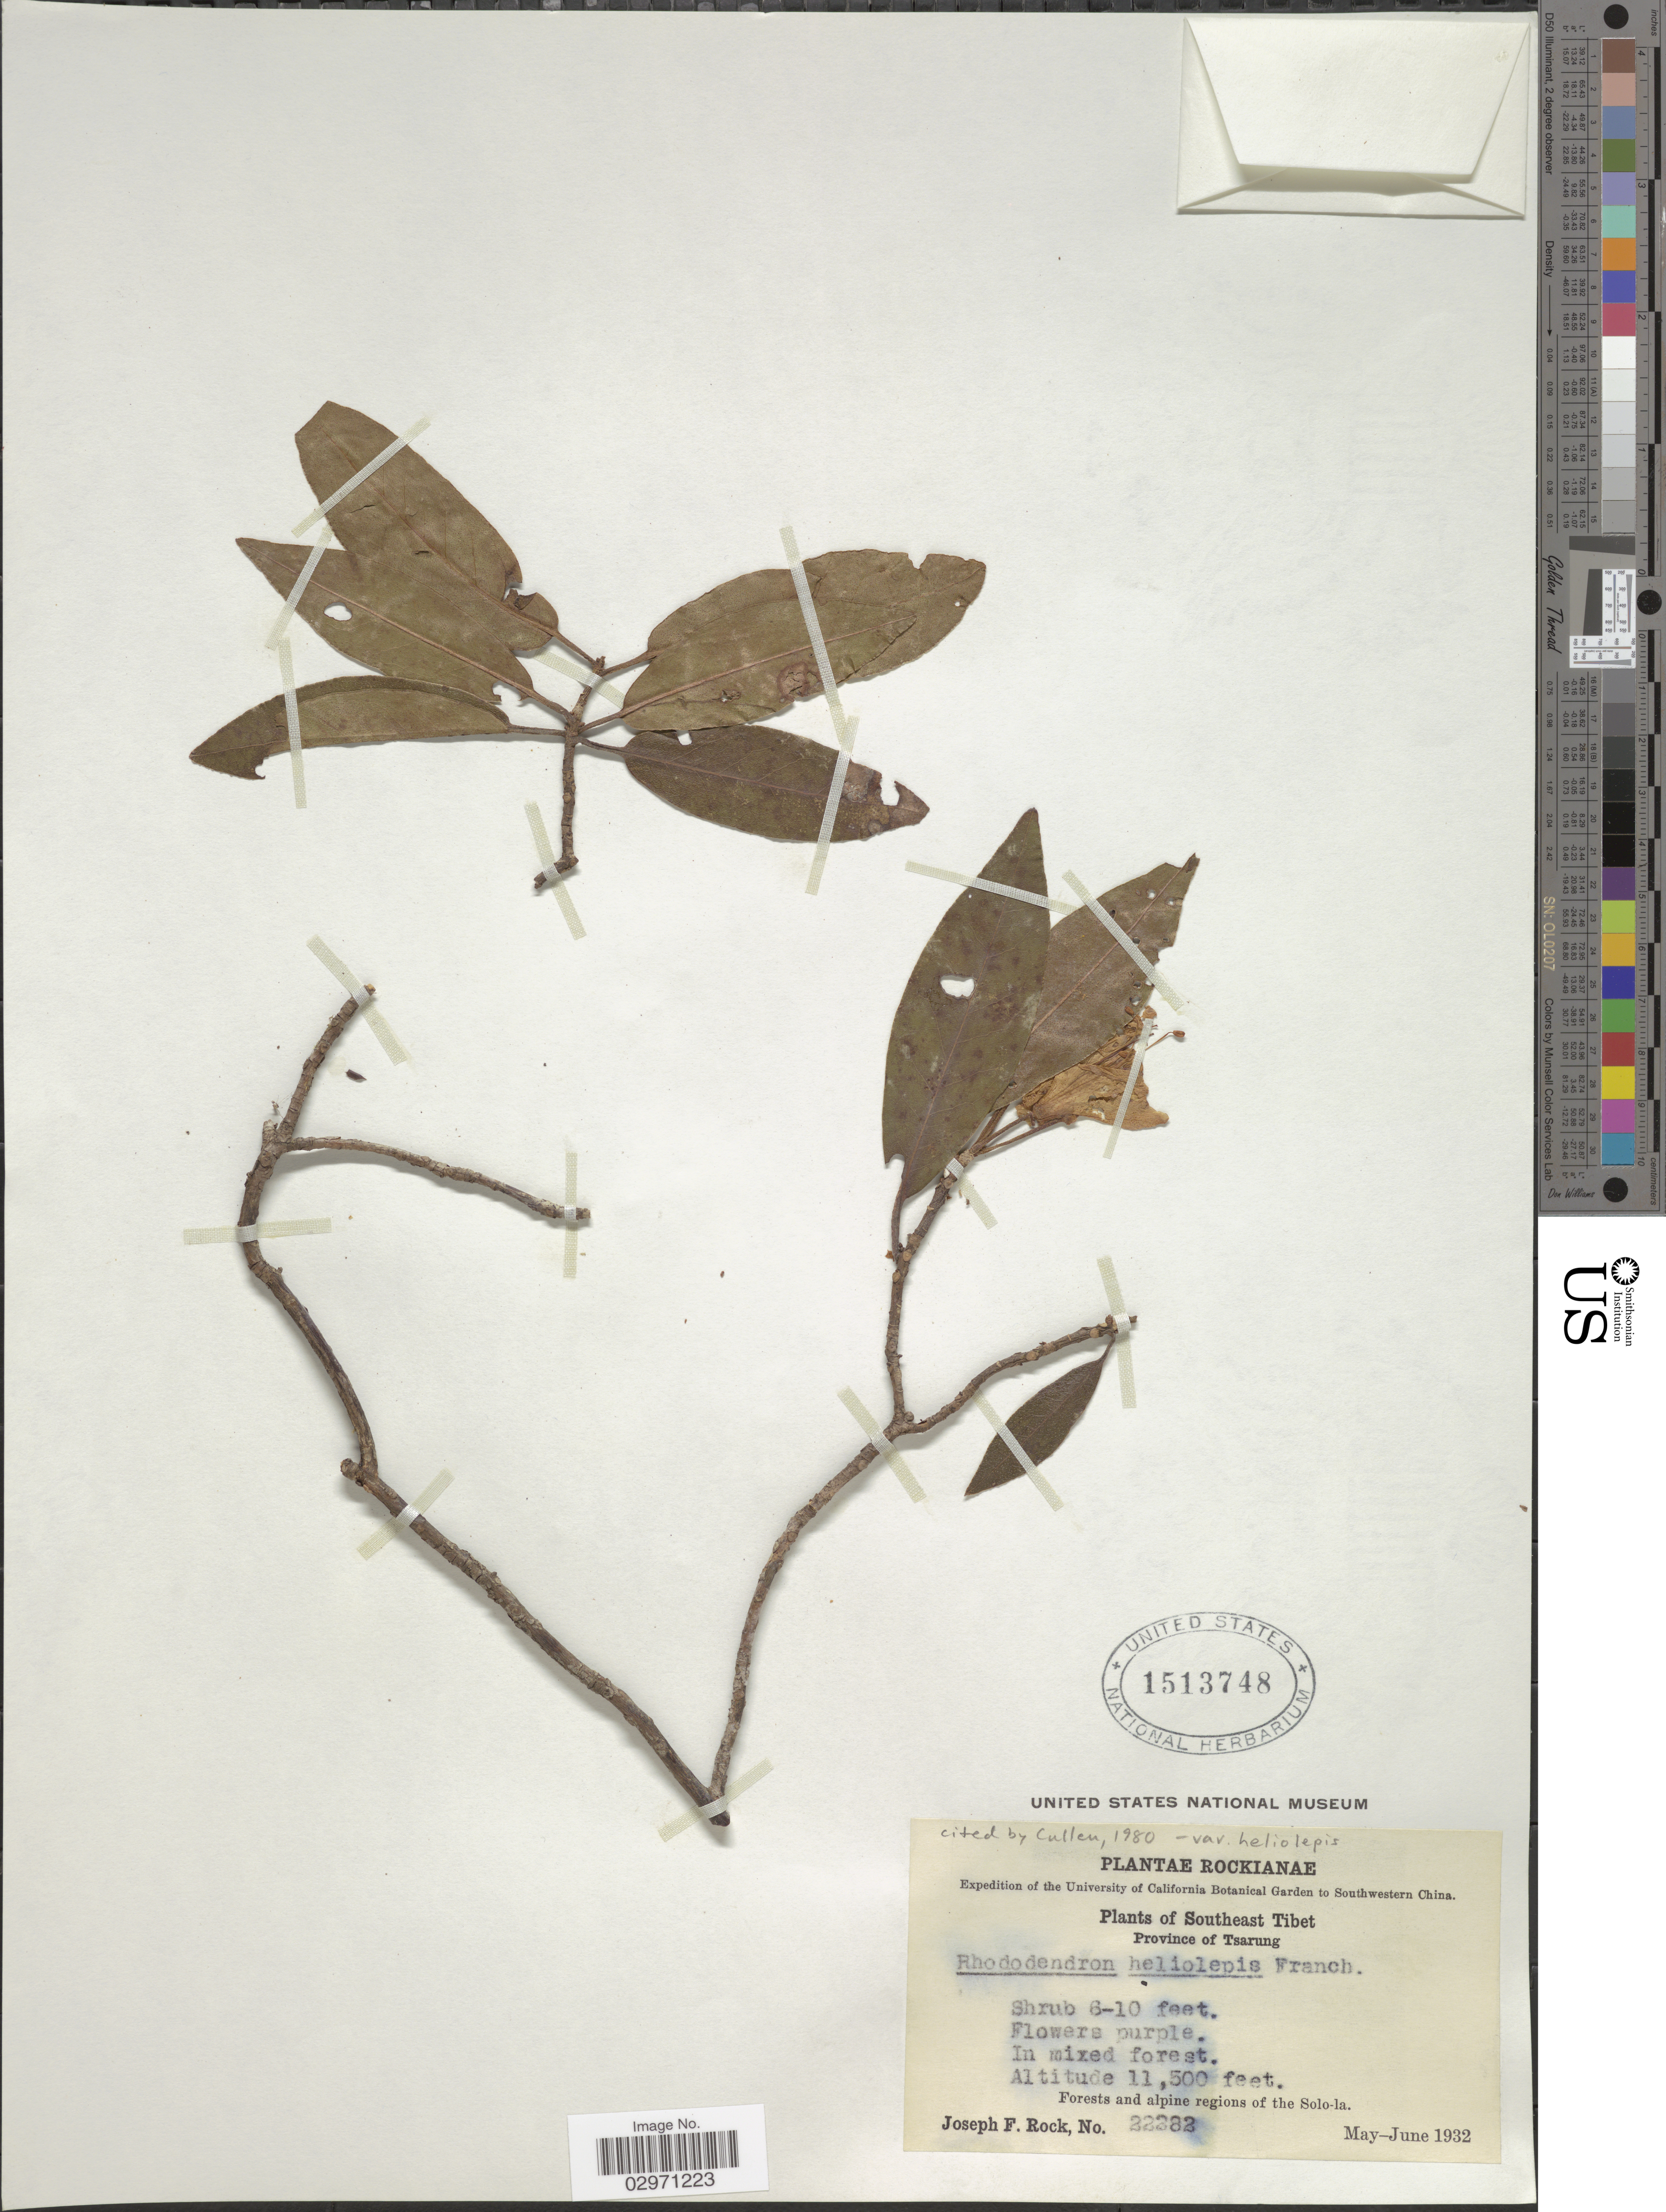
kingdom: Plantae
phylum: Tracheophyta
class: Magnoliopsida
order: Ericales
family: Ericaceae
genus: Rhododendron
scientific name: Rhododendron heliolepis var. heliolepis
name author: Franch.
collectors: J. F. Rock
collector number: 22282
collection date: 1932-05/1932-06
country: China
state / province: Xizang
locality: Southwestern China. Southeast Tibet. Province of Tsarung. Forests and alpine regions of the Solo-la.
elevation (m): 3505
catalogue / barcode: US 1513748